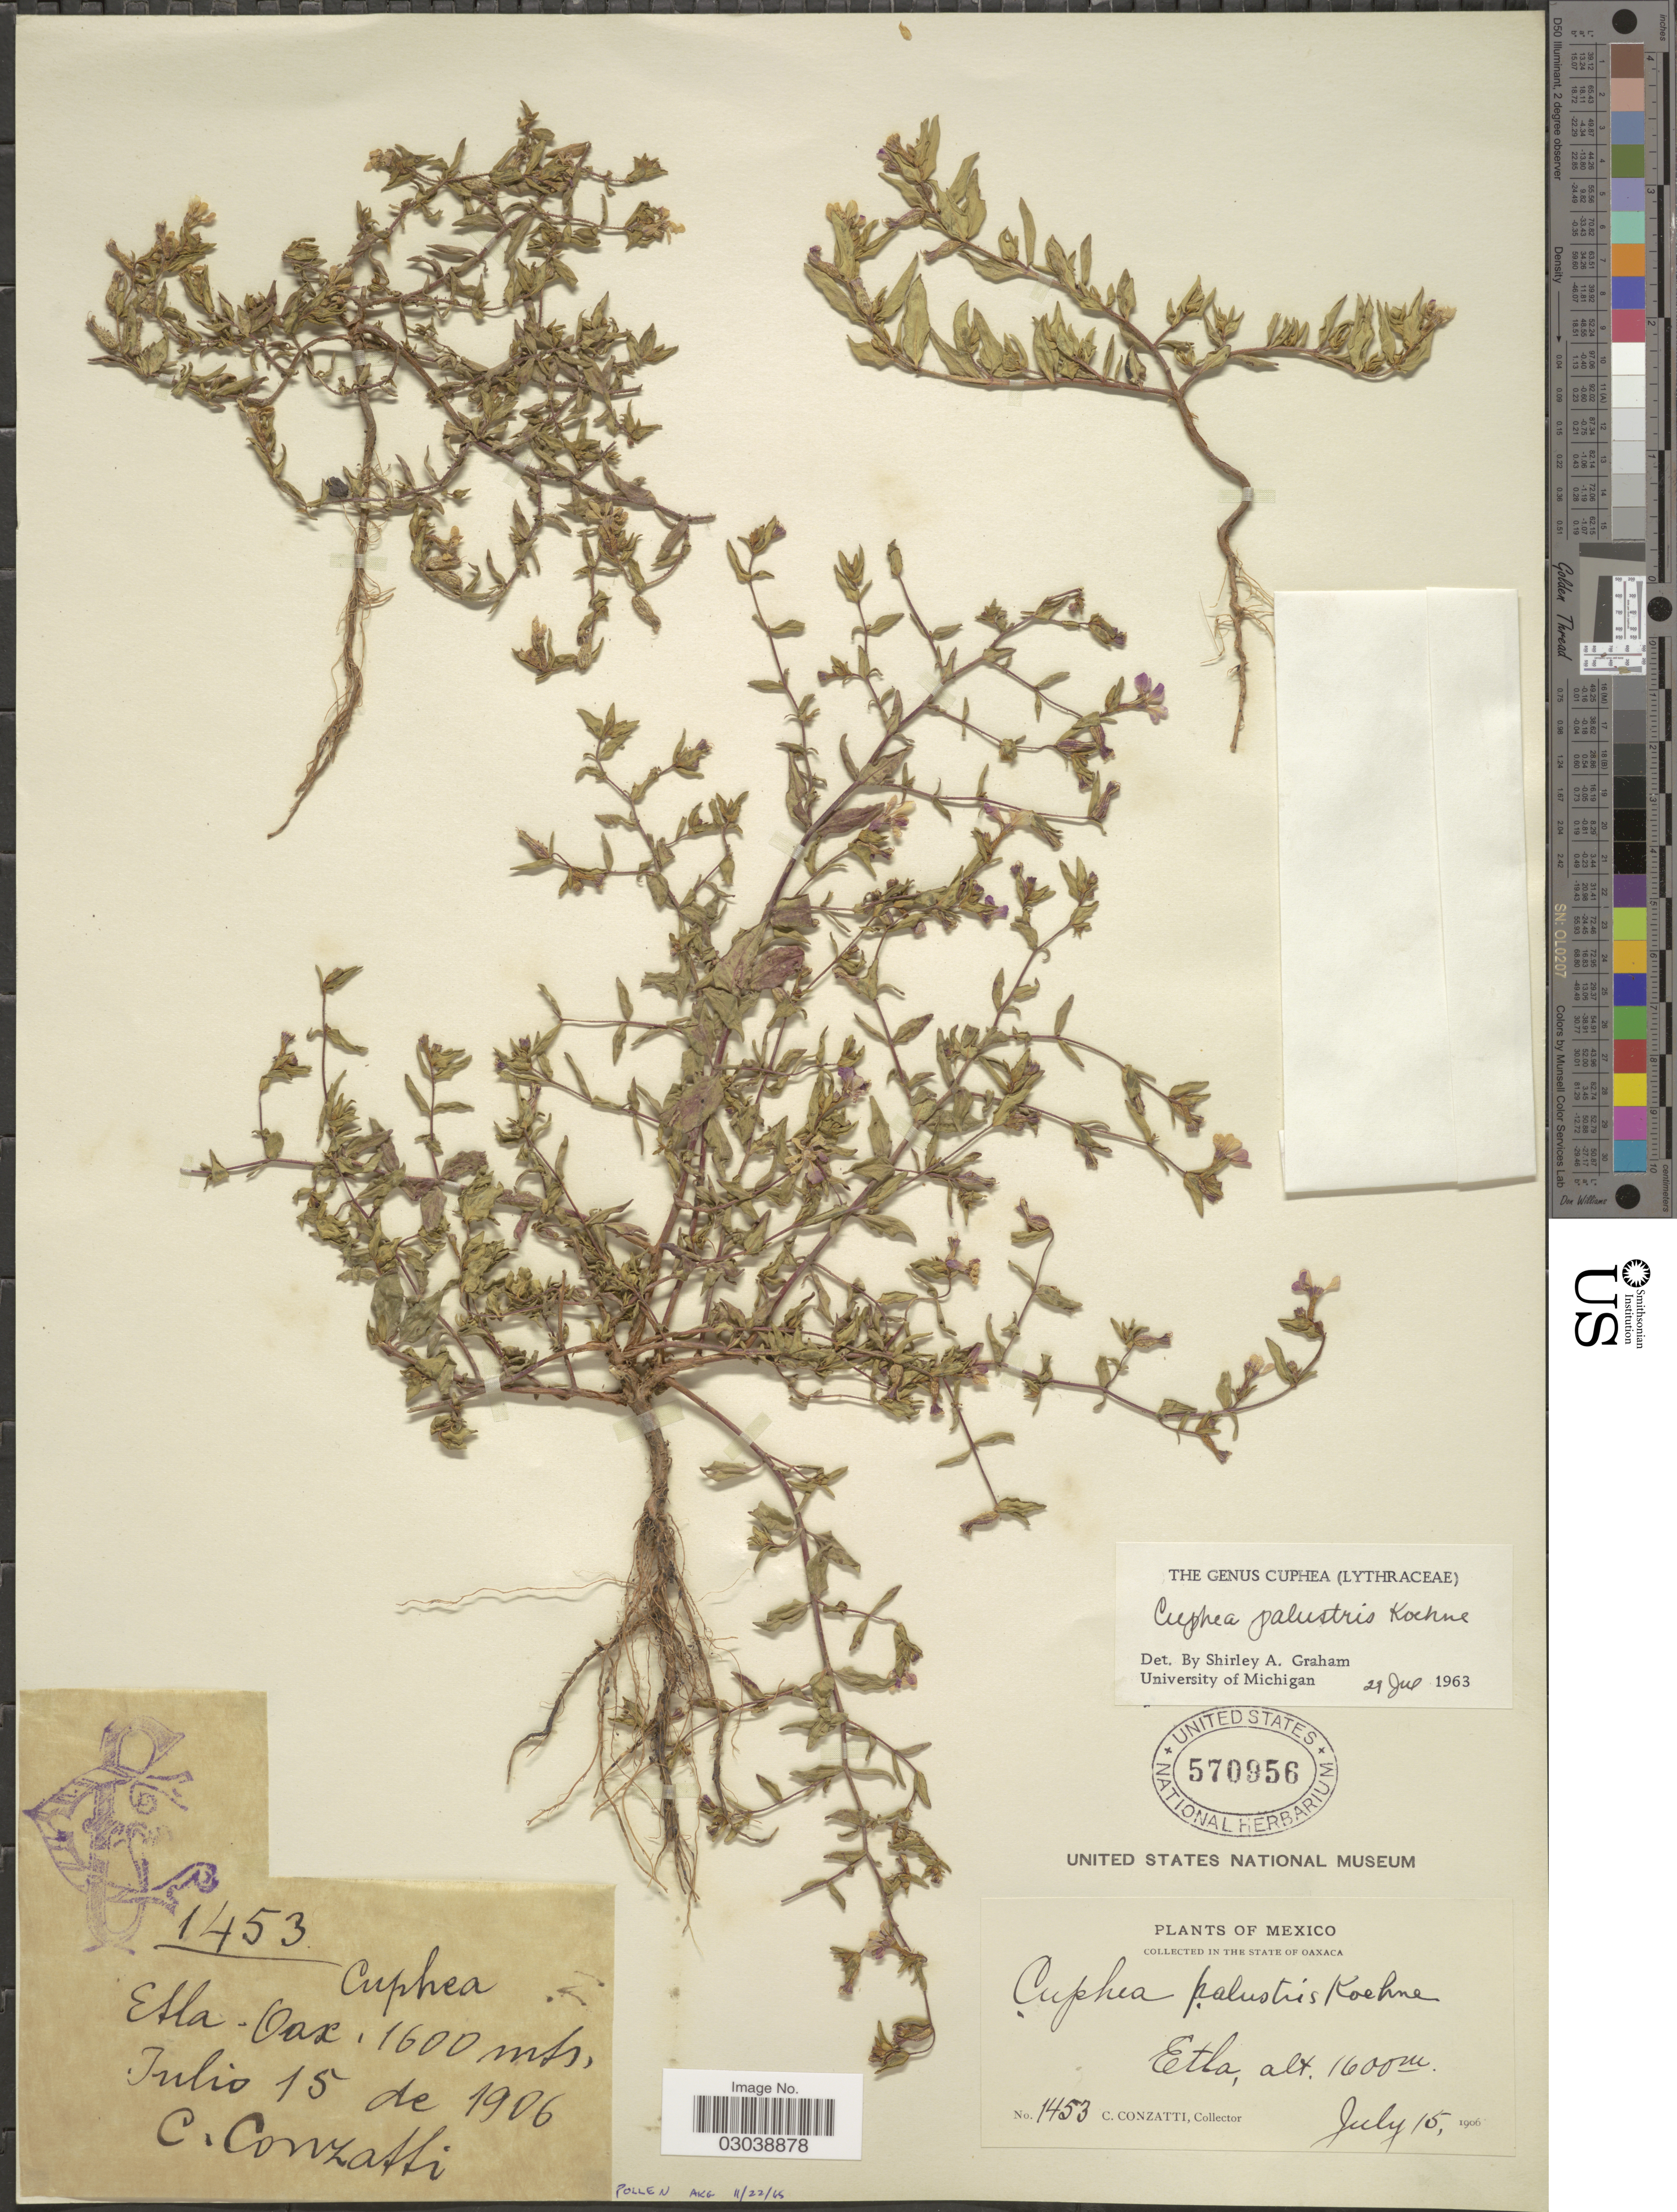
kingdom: Plantae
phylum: Tracheophyta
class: Magnoliopsida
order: Myrtales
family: Lythraceae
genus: Cuphea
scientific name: Cuphea palustris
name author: Koehne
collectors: C. Conzatti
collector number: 1453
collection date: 1906-07-15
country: Mexico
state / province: Oaxaca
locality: Etla.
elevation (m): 1600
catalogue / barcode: US 570956